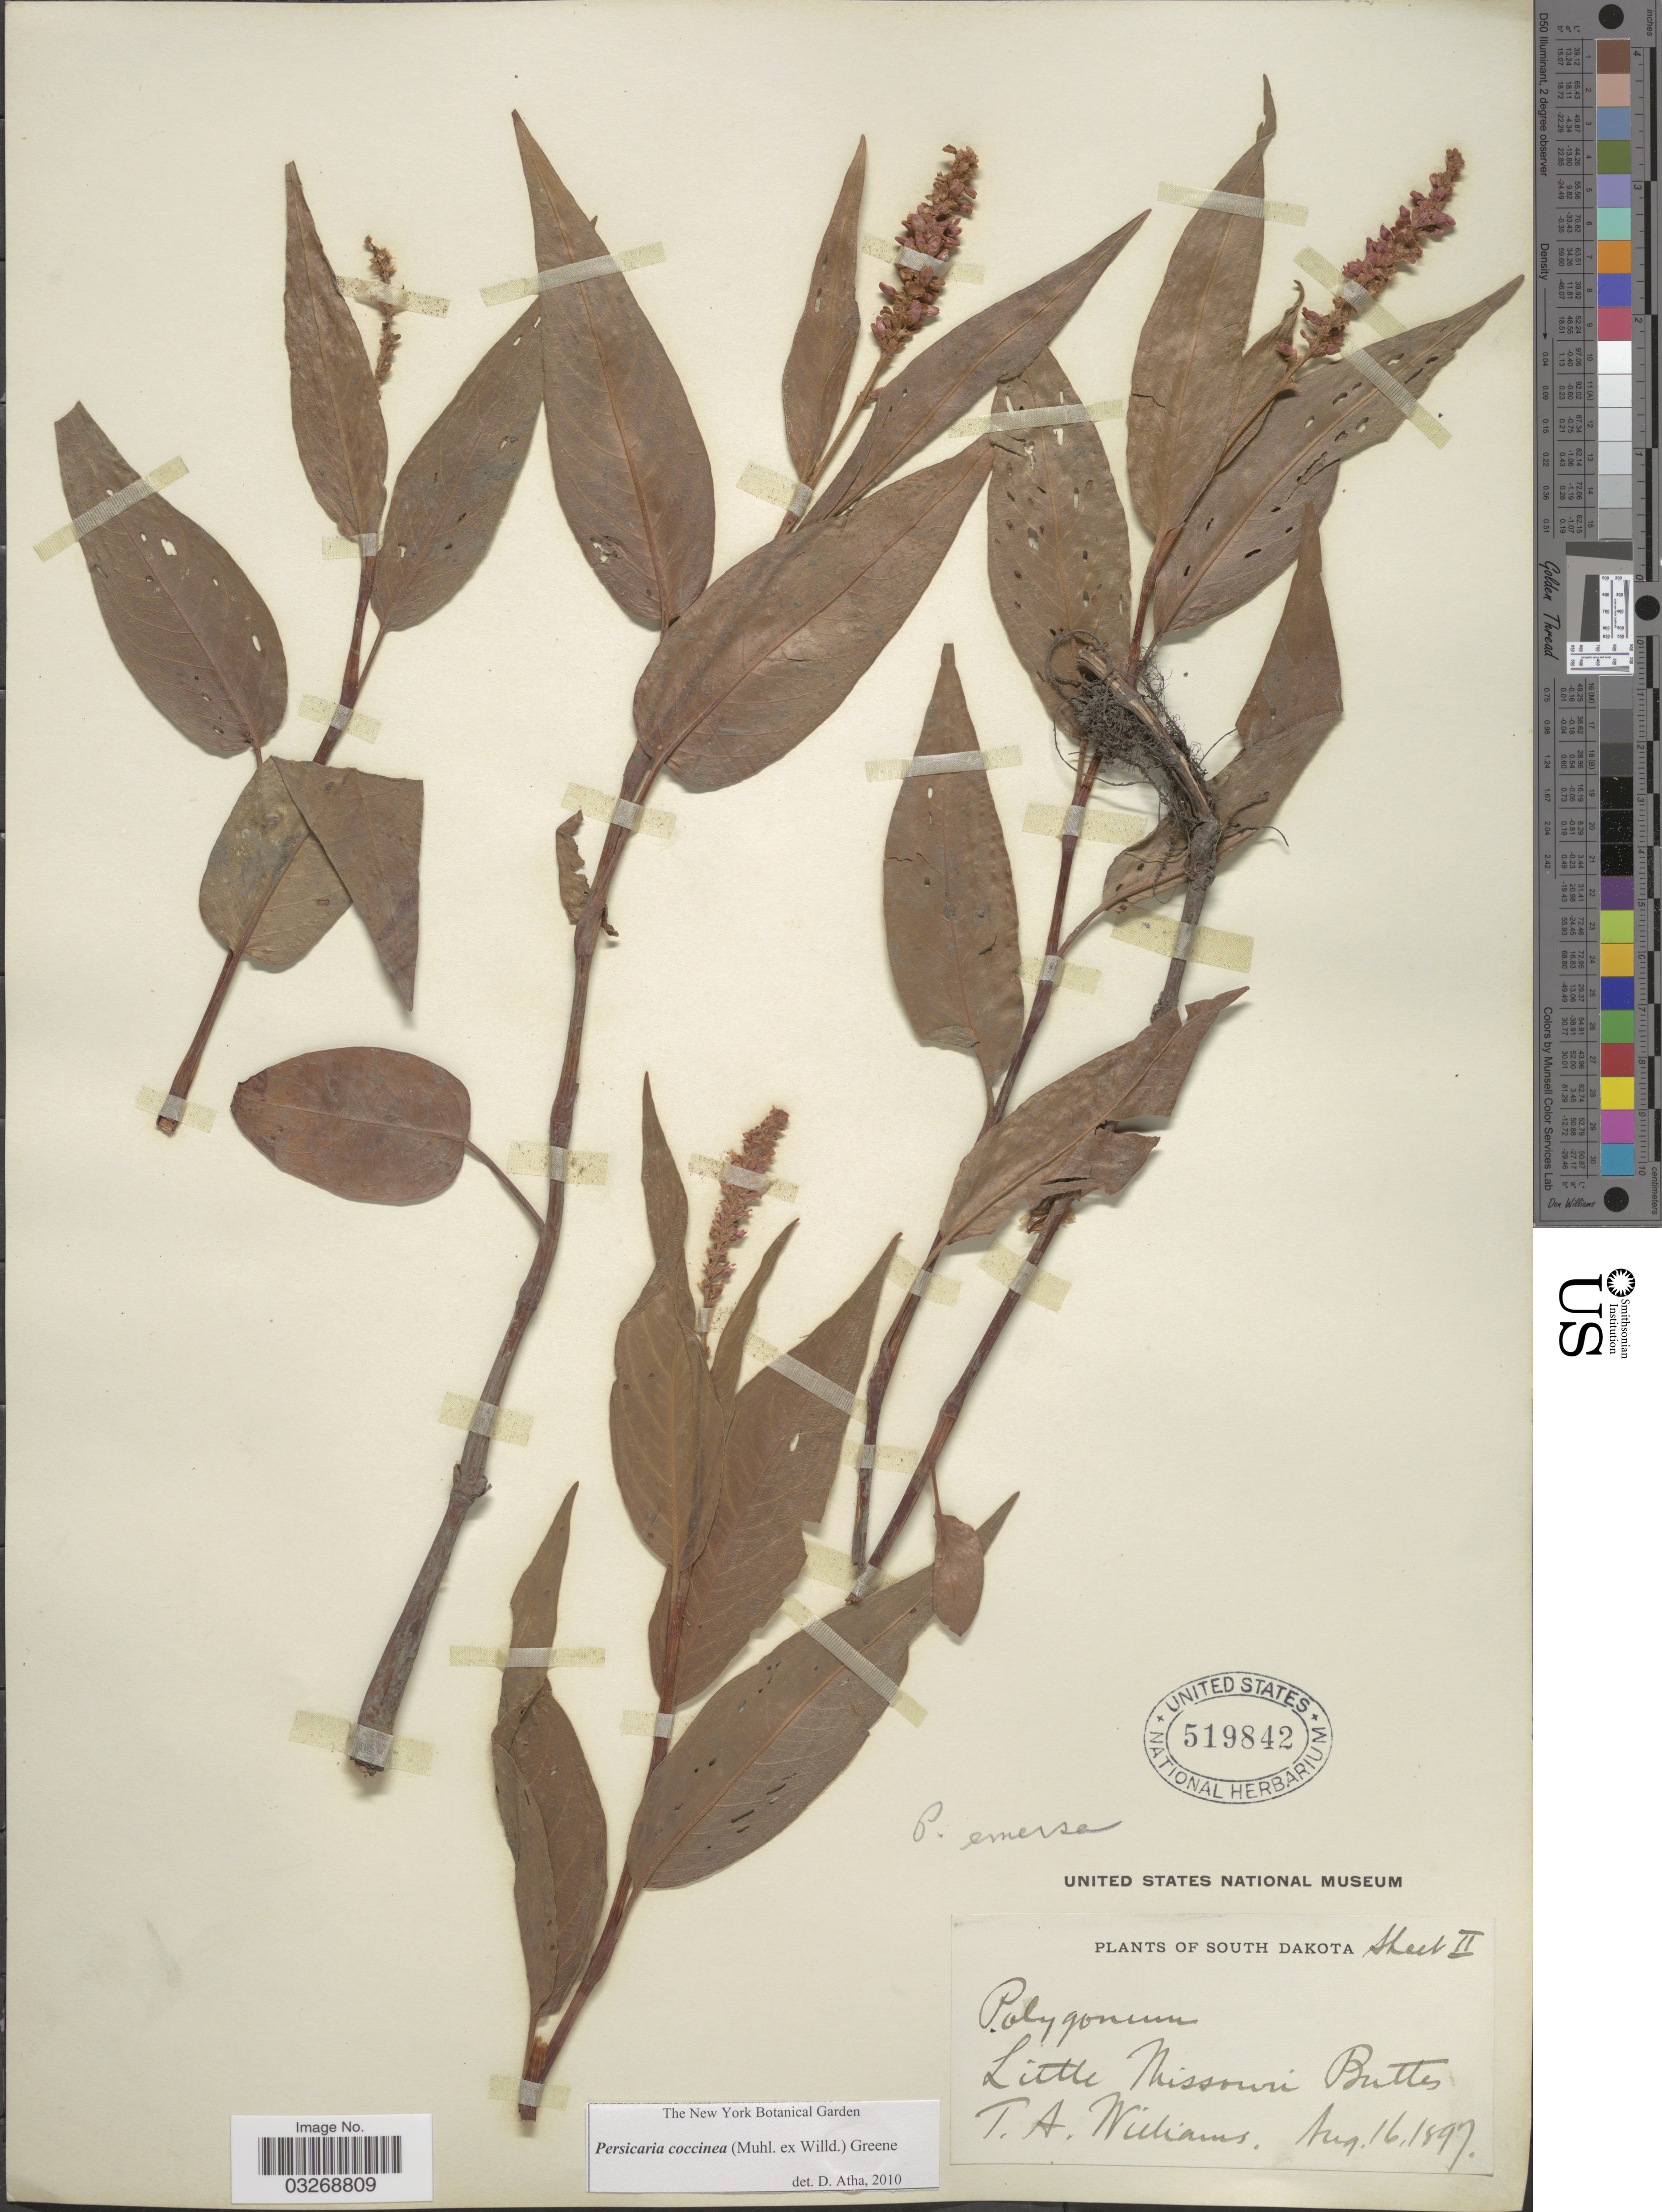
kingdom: Plantae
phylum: Tracheophyta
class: Magnoliopsida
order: Caryophyllales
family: Polygonaceae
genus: Persicaria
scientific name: Persicaria coccinea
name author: (Muhl. ex Willd.) Greene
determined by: Atha, D. E.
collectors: T. Williams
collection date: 1897-08-16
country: United States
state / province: South Dakota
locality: Little Missouri Buttes.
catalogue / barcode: US 519842